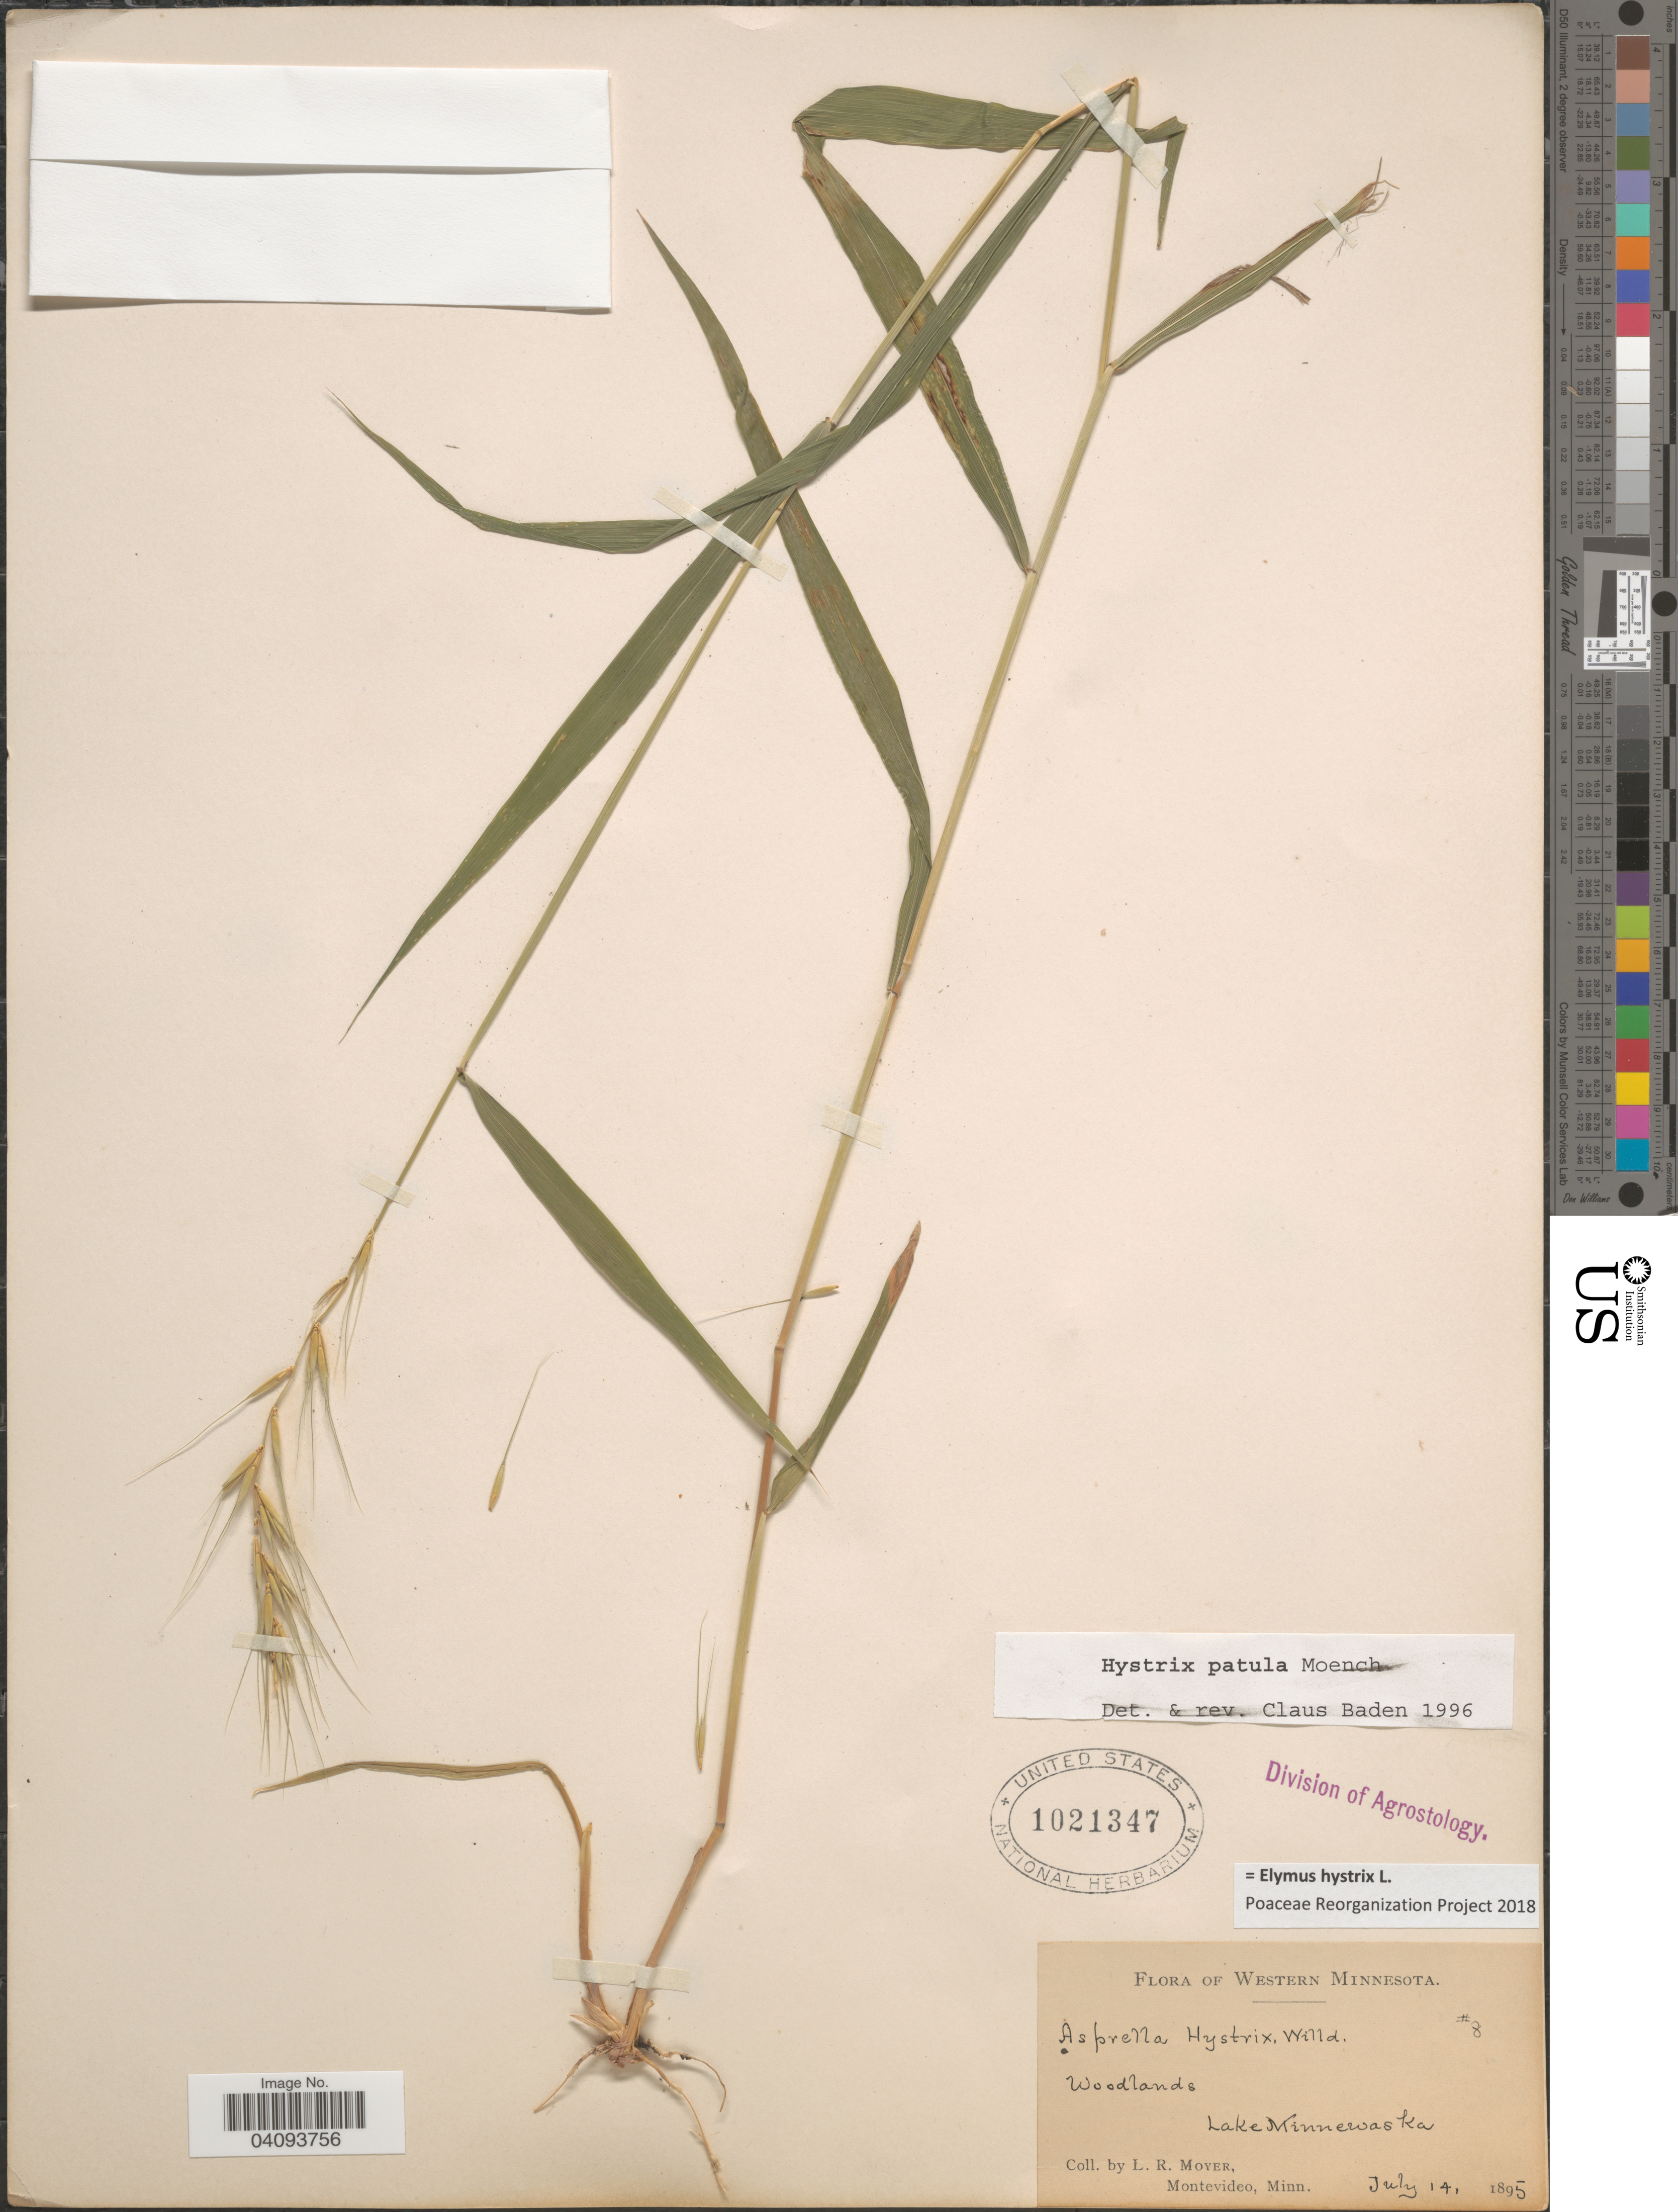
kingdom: Plantae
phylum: Tracheophyta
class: Liliopsida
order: Poales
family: Poaceae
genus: Elymus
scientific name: Elymus hystrix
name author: L.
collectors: L. Moyer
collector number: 8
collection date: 1895-07-14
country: United States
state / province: Minnesota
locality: Western Minnesota. Lake Minnewaska.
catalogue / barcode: US 1021347